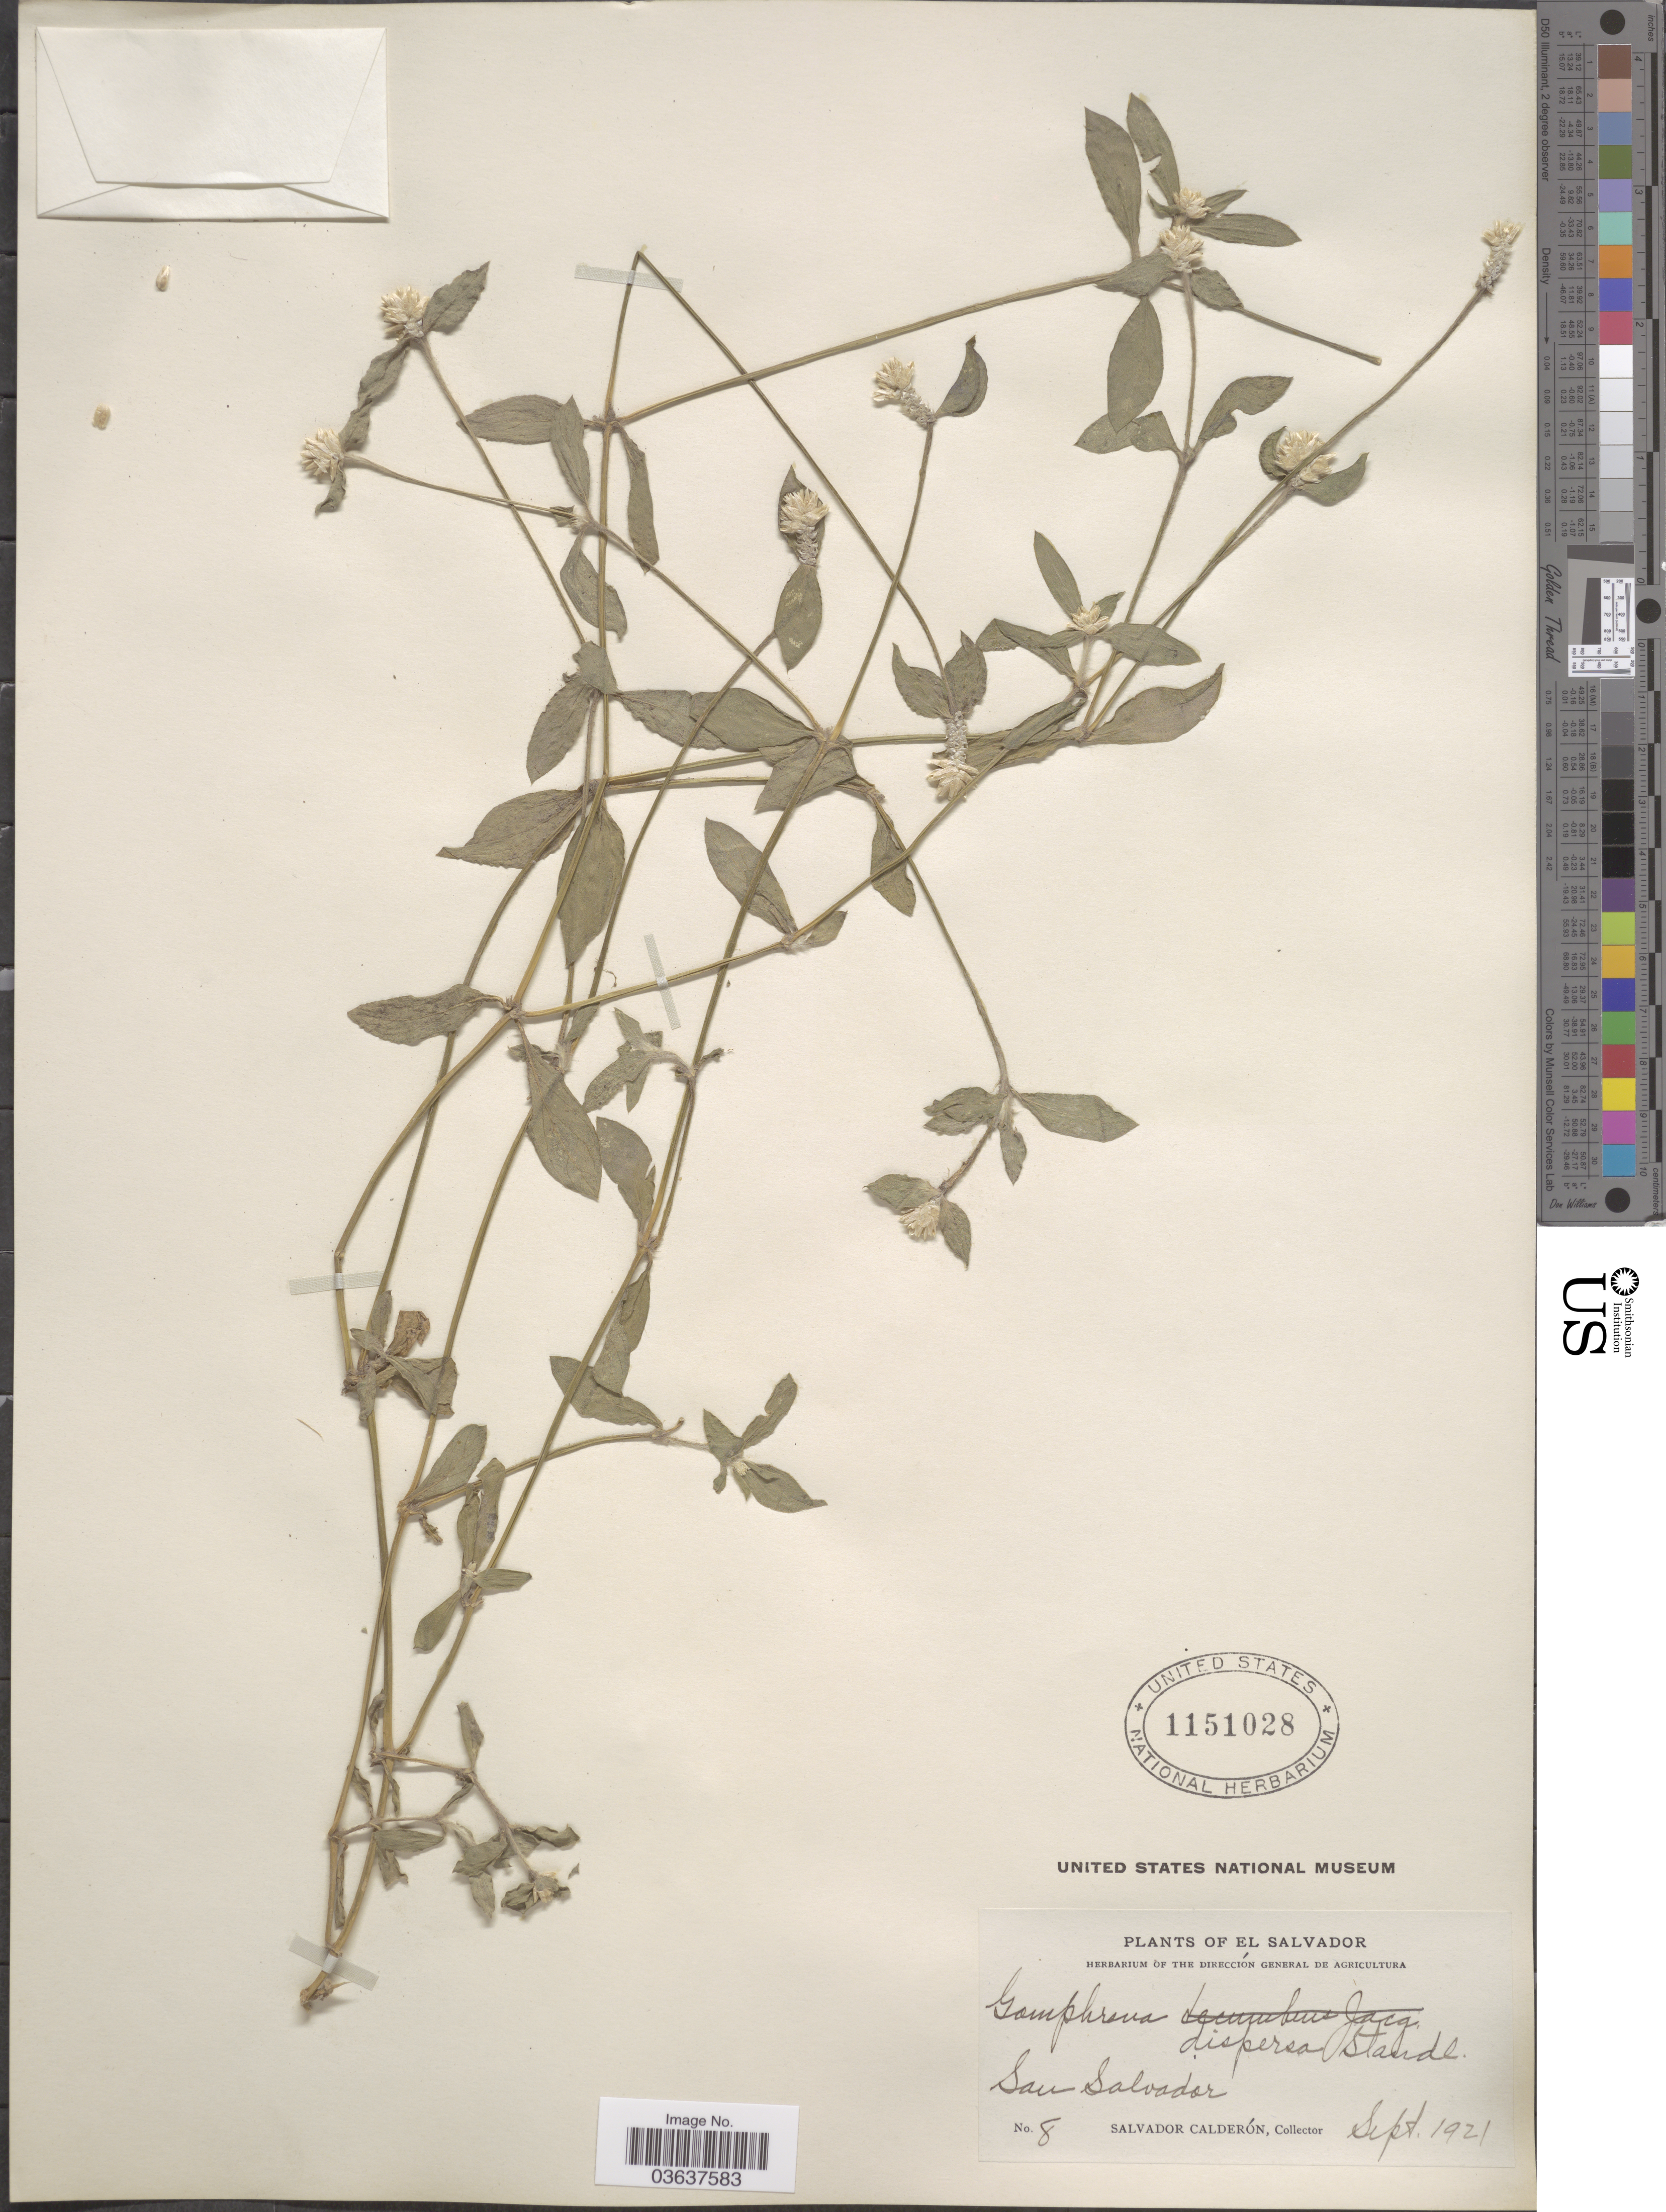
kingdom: Plantae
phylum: Tracheophyta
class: Magnoliopsida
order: Caryophyllales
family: Amaranthaceae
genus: Gomphrena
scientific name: Gomphrena dispersa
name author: Standl.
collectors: S. Calderón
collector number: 8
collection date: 1921-09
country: El Salvador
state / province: San Salvador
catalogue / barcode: US 1151028